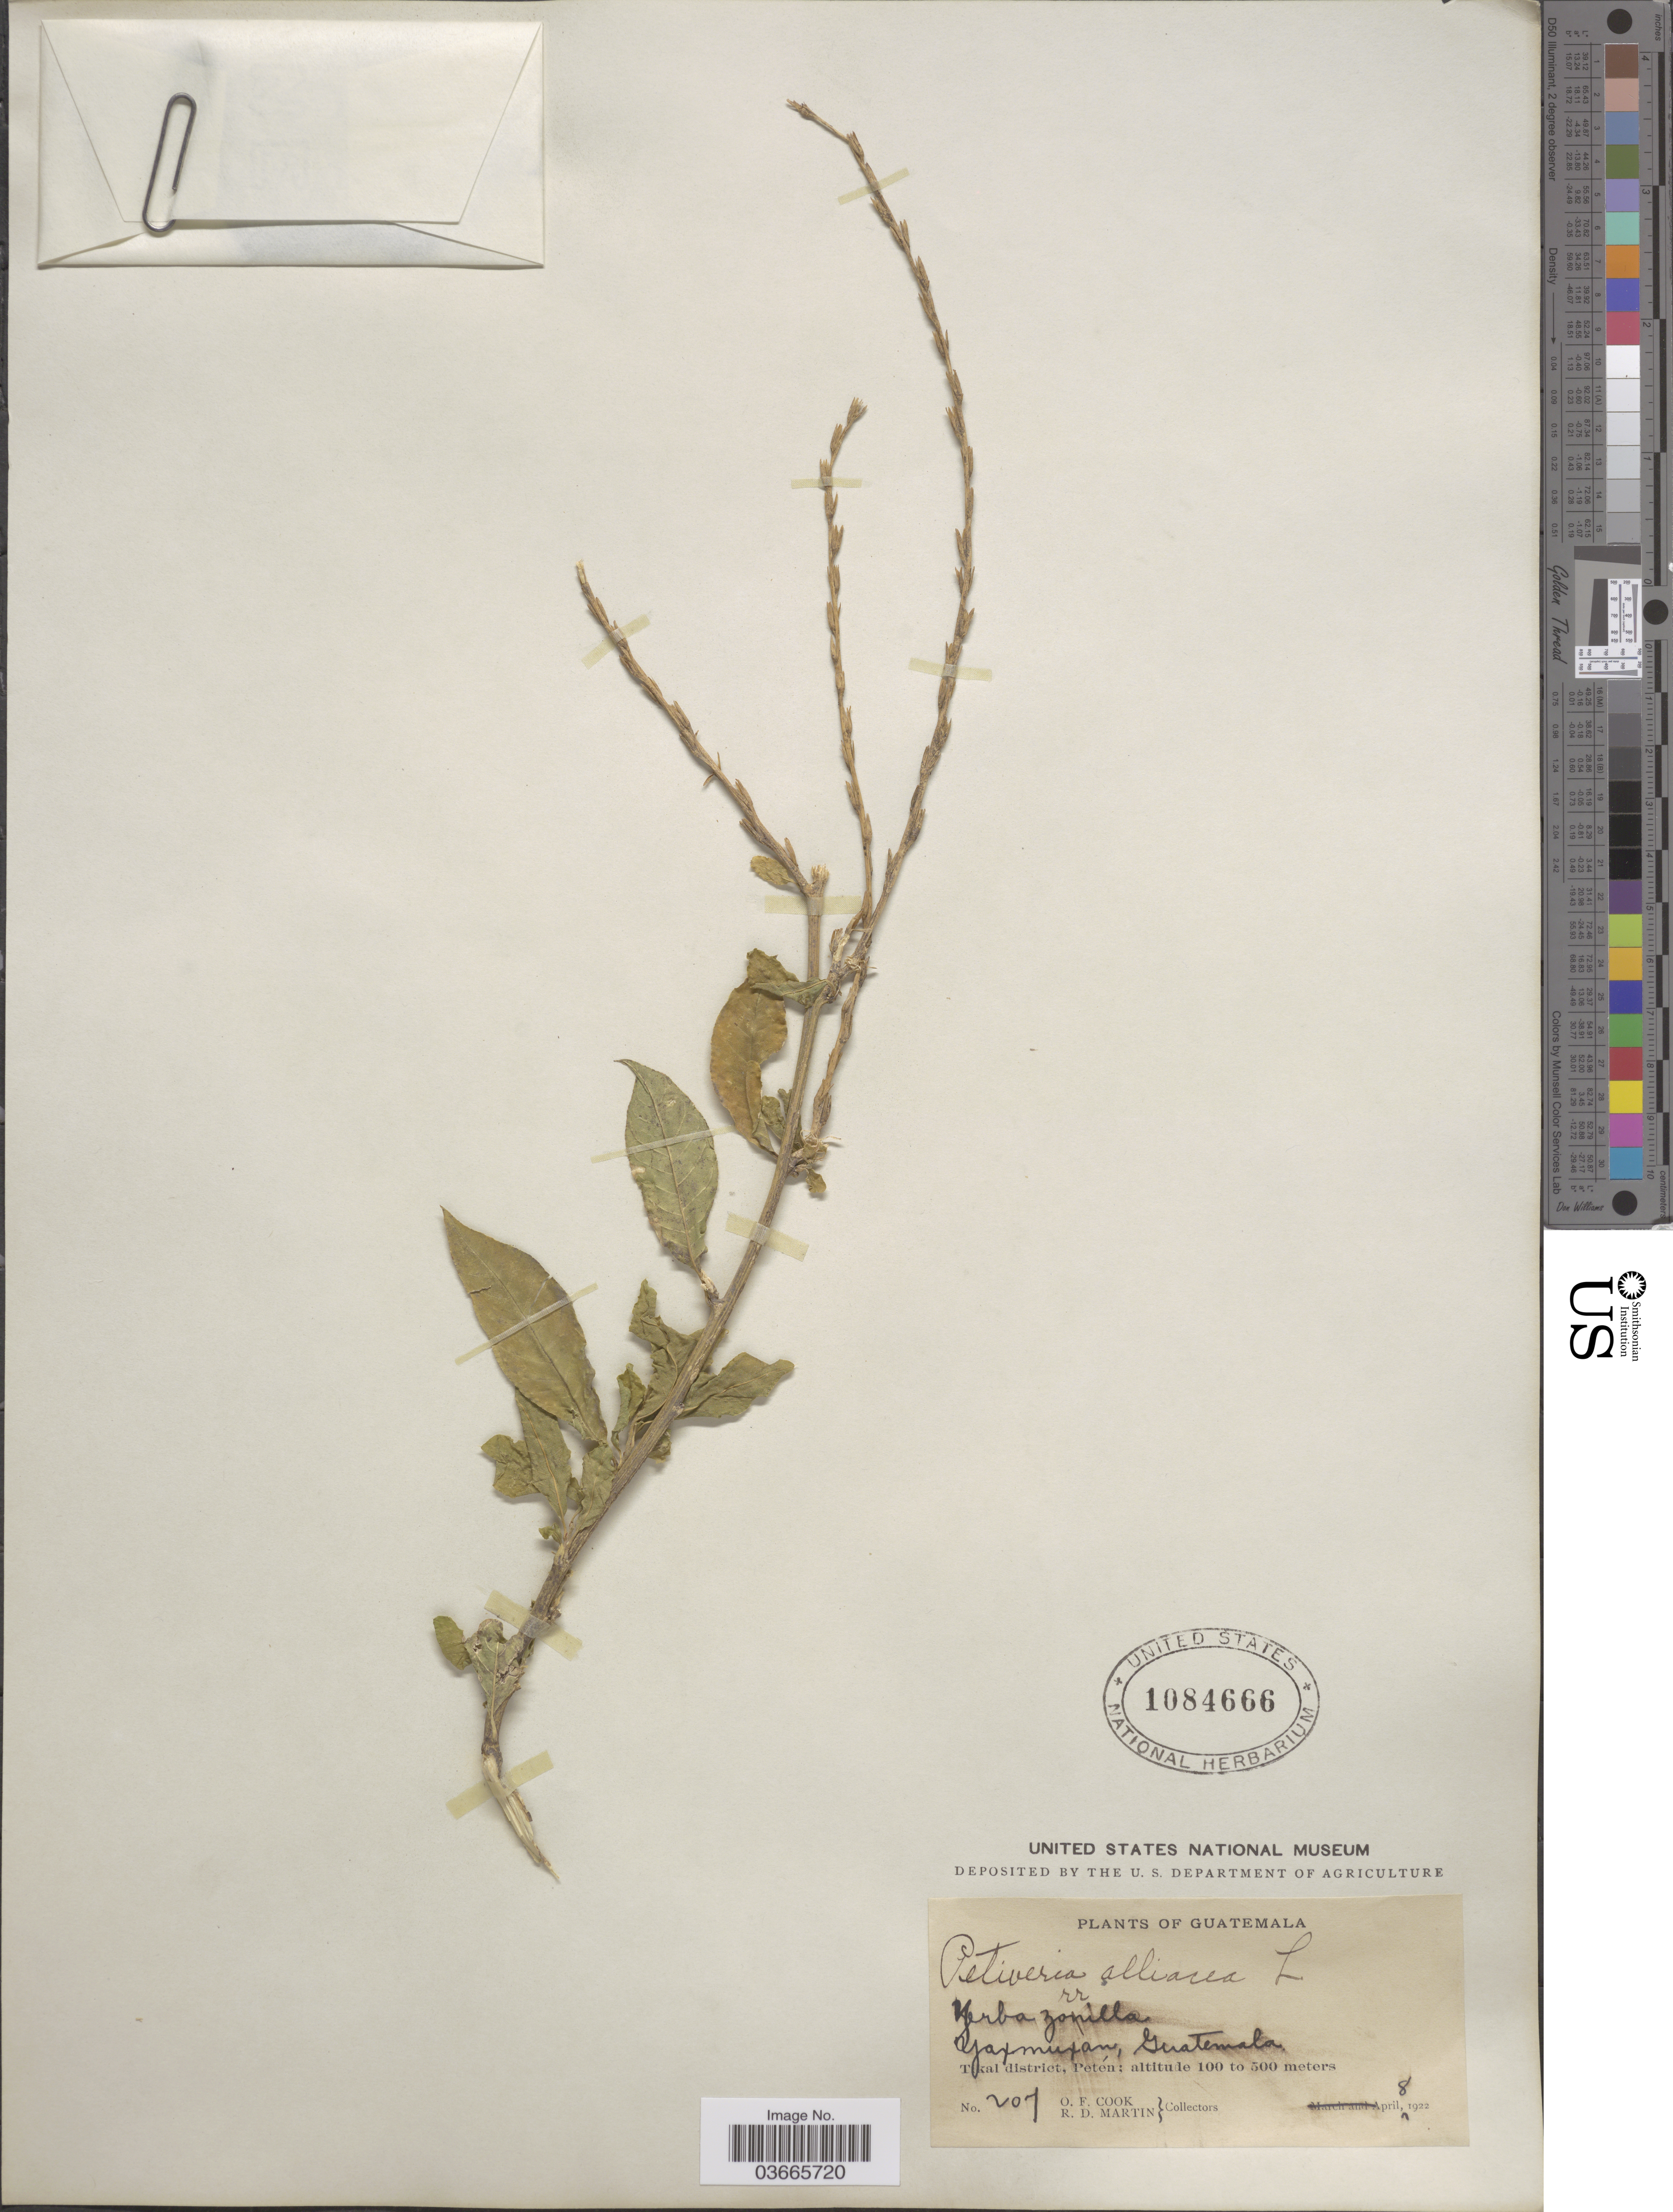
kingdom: Plantae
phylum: Tracheophyta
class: Magnoliopsida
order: Caryophyllales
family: Phytolaccaceae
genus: Petiveria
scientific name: Petiveria alliacea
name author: L.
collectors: O. F. Cook & R. D. Martin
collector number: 207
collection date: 1922-04-08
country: Guatemala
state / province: El Petén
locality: Yaxmuxan. Tikal district, Petén.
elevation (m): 100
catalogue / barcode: US 1084666